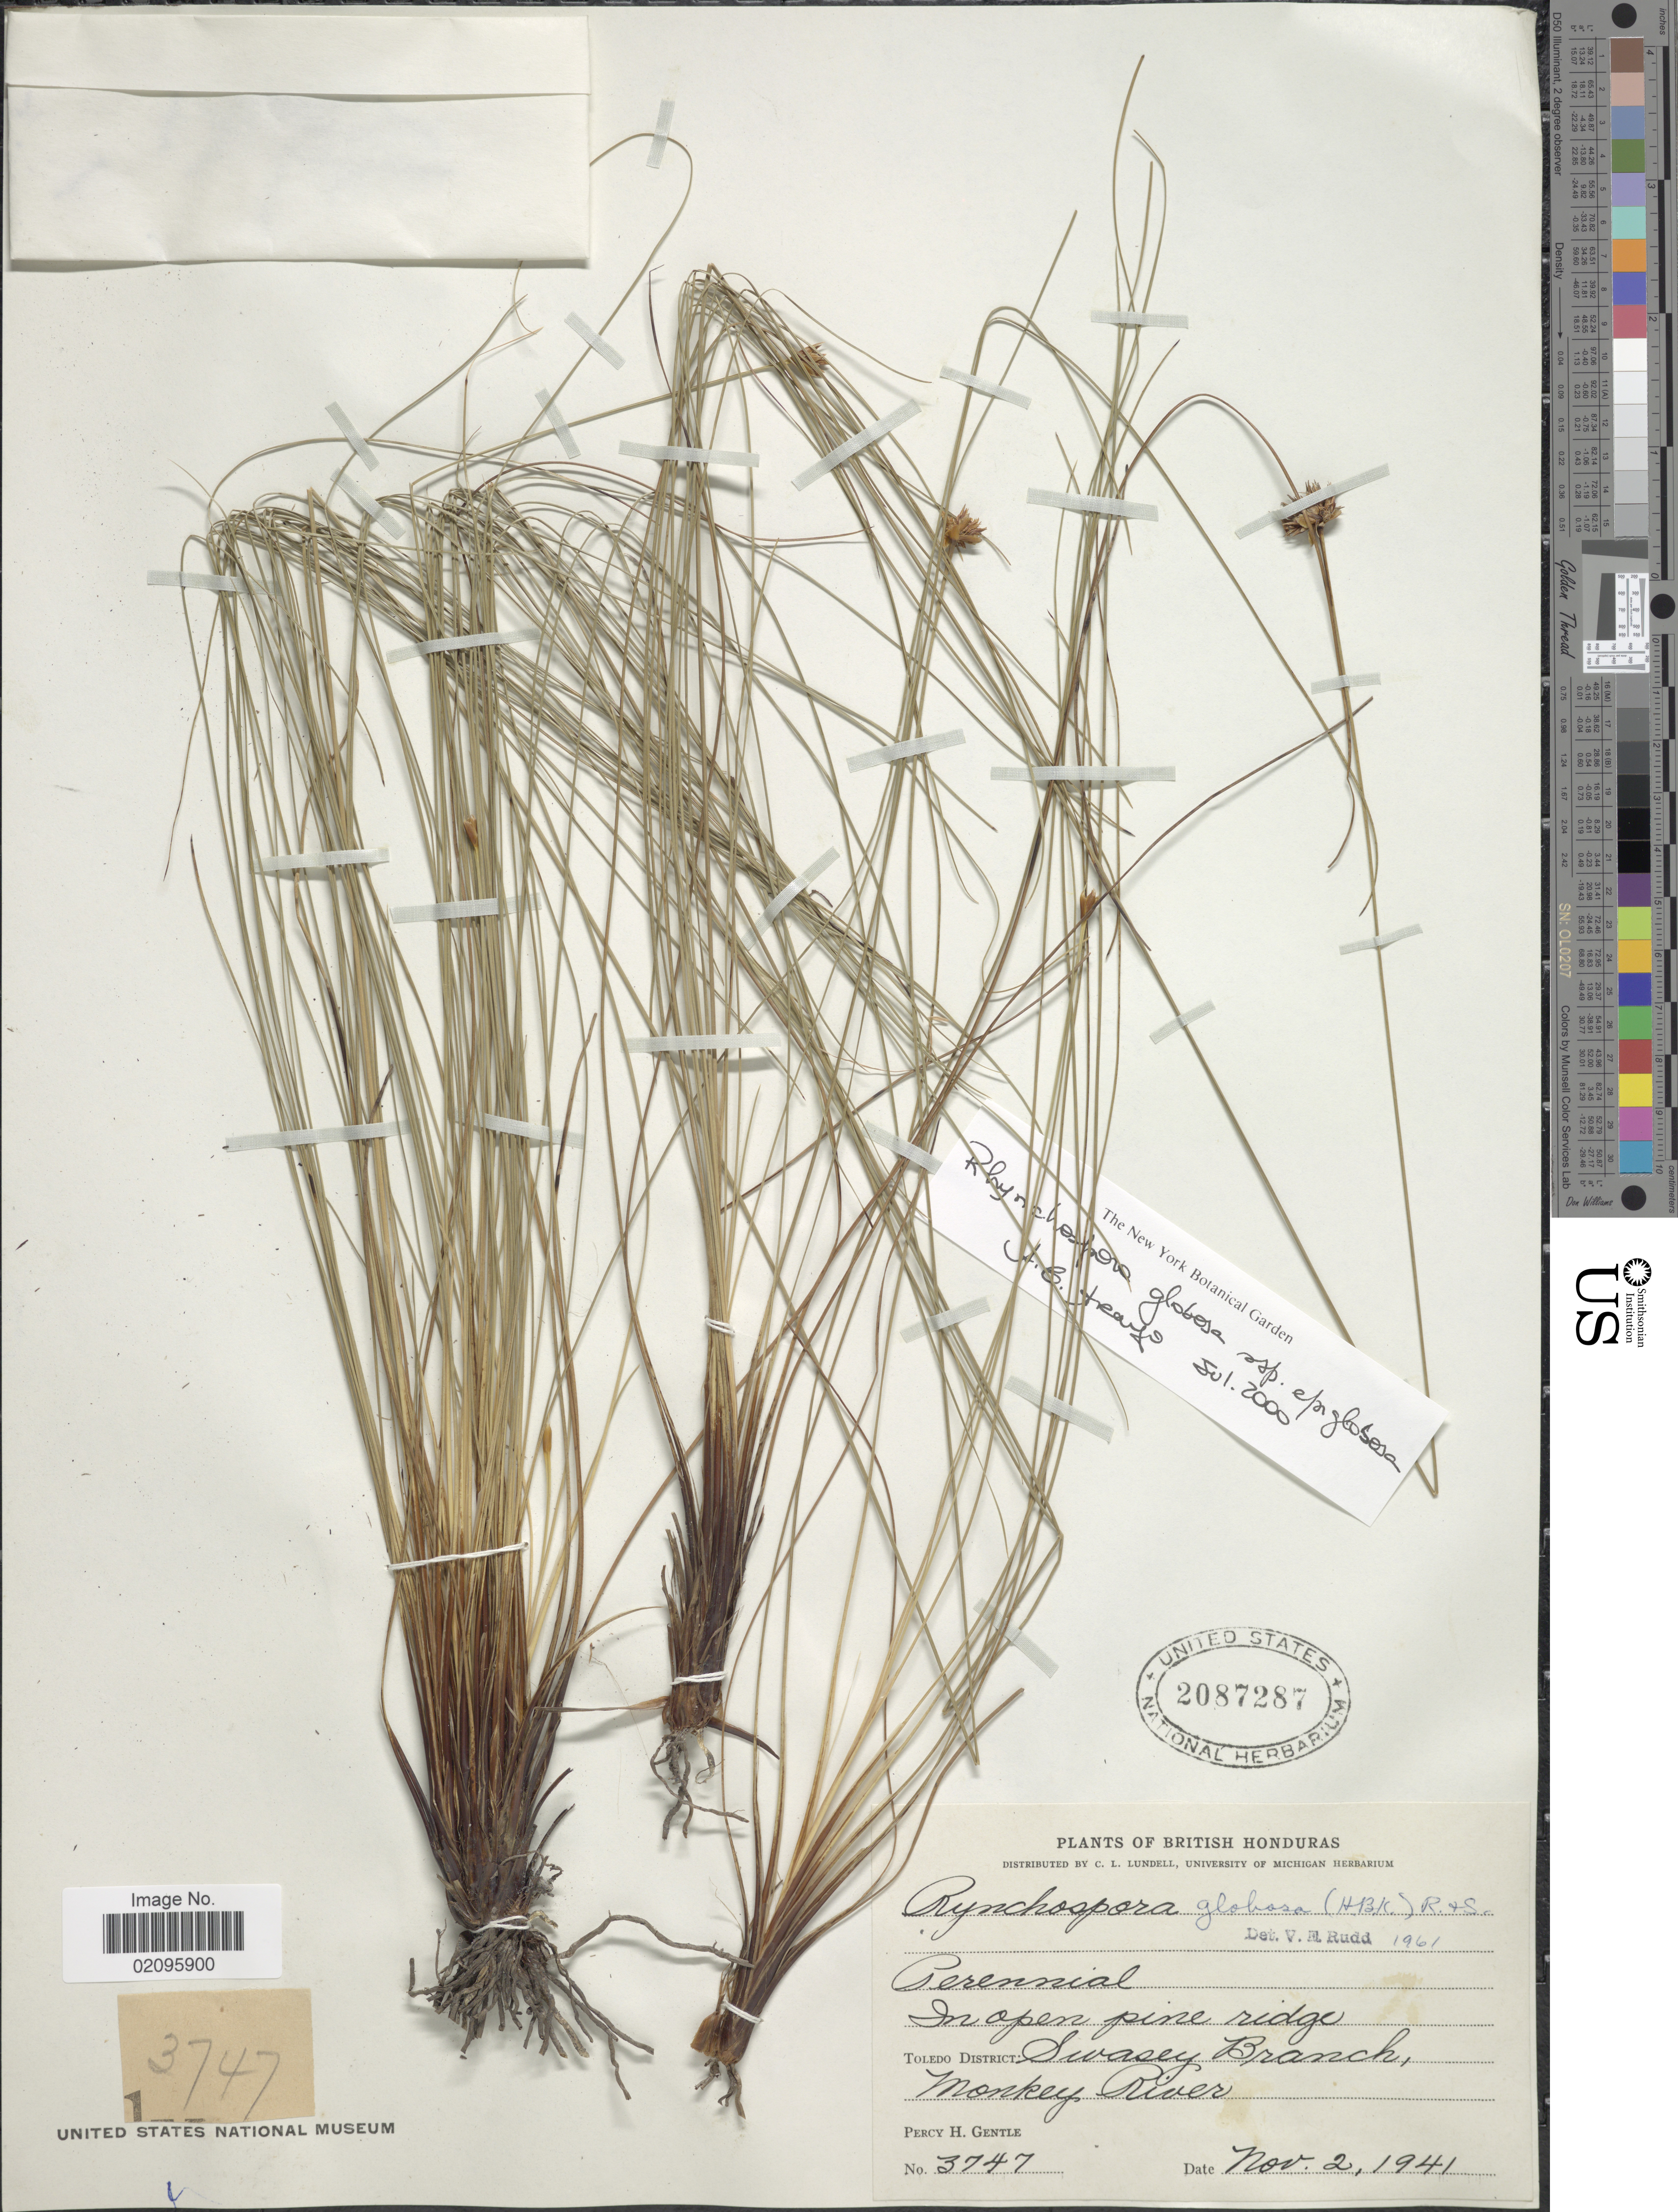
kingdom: Plantae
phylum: Tracheophyta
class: Liliopsida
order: Poales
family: Cyperaceae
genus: Rhynchospora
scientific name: Rhynchospora globosa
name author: (Kunth) Roem. & Schult.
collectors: P. H. Gentle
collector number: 3747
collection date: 1941-11-02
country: Belize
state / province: Toledo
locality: Swasey Branch, Monkey River, in open pine ridge, British Honduras.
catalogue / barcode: US 2087287